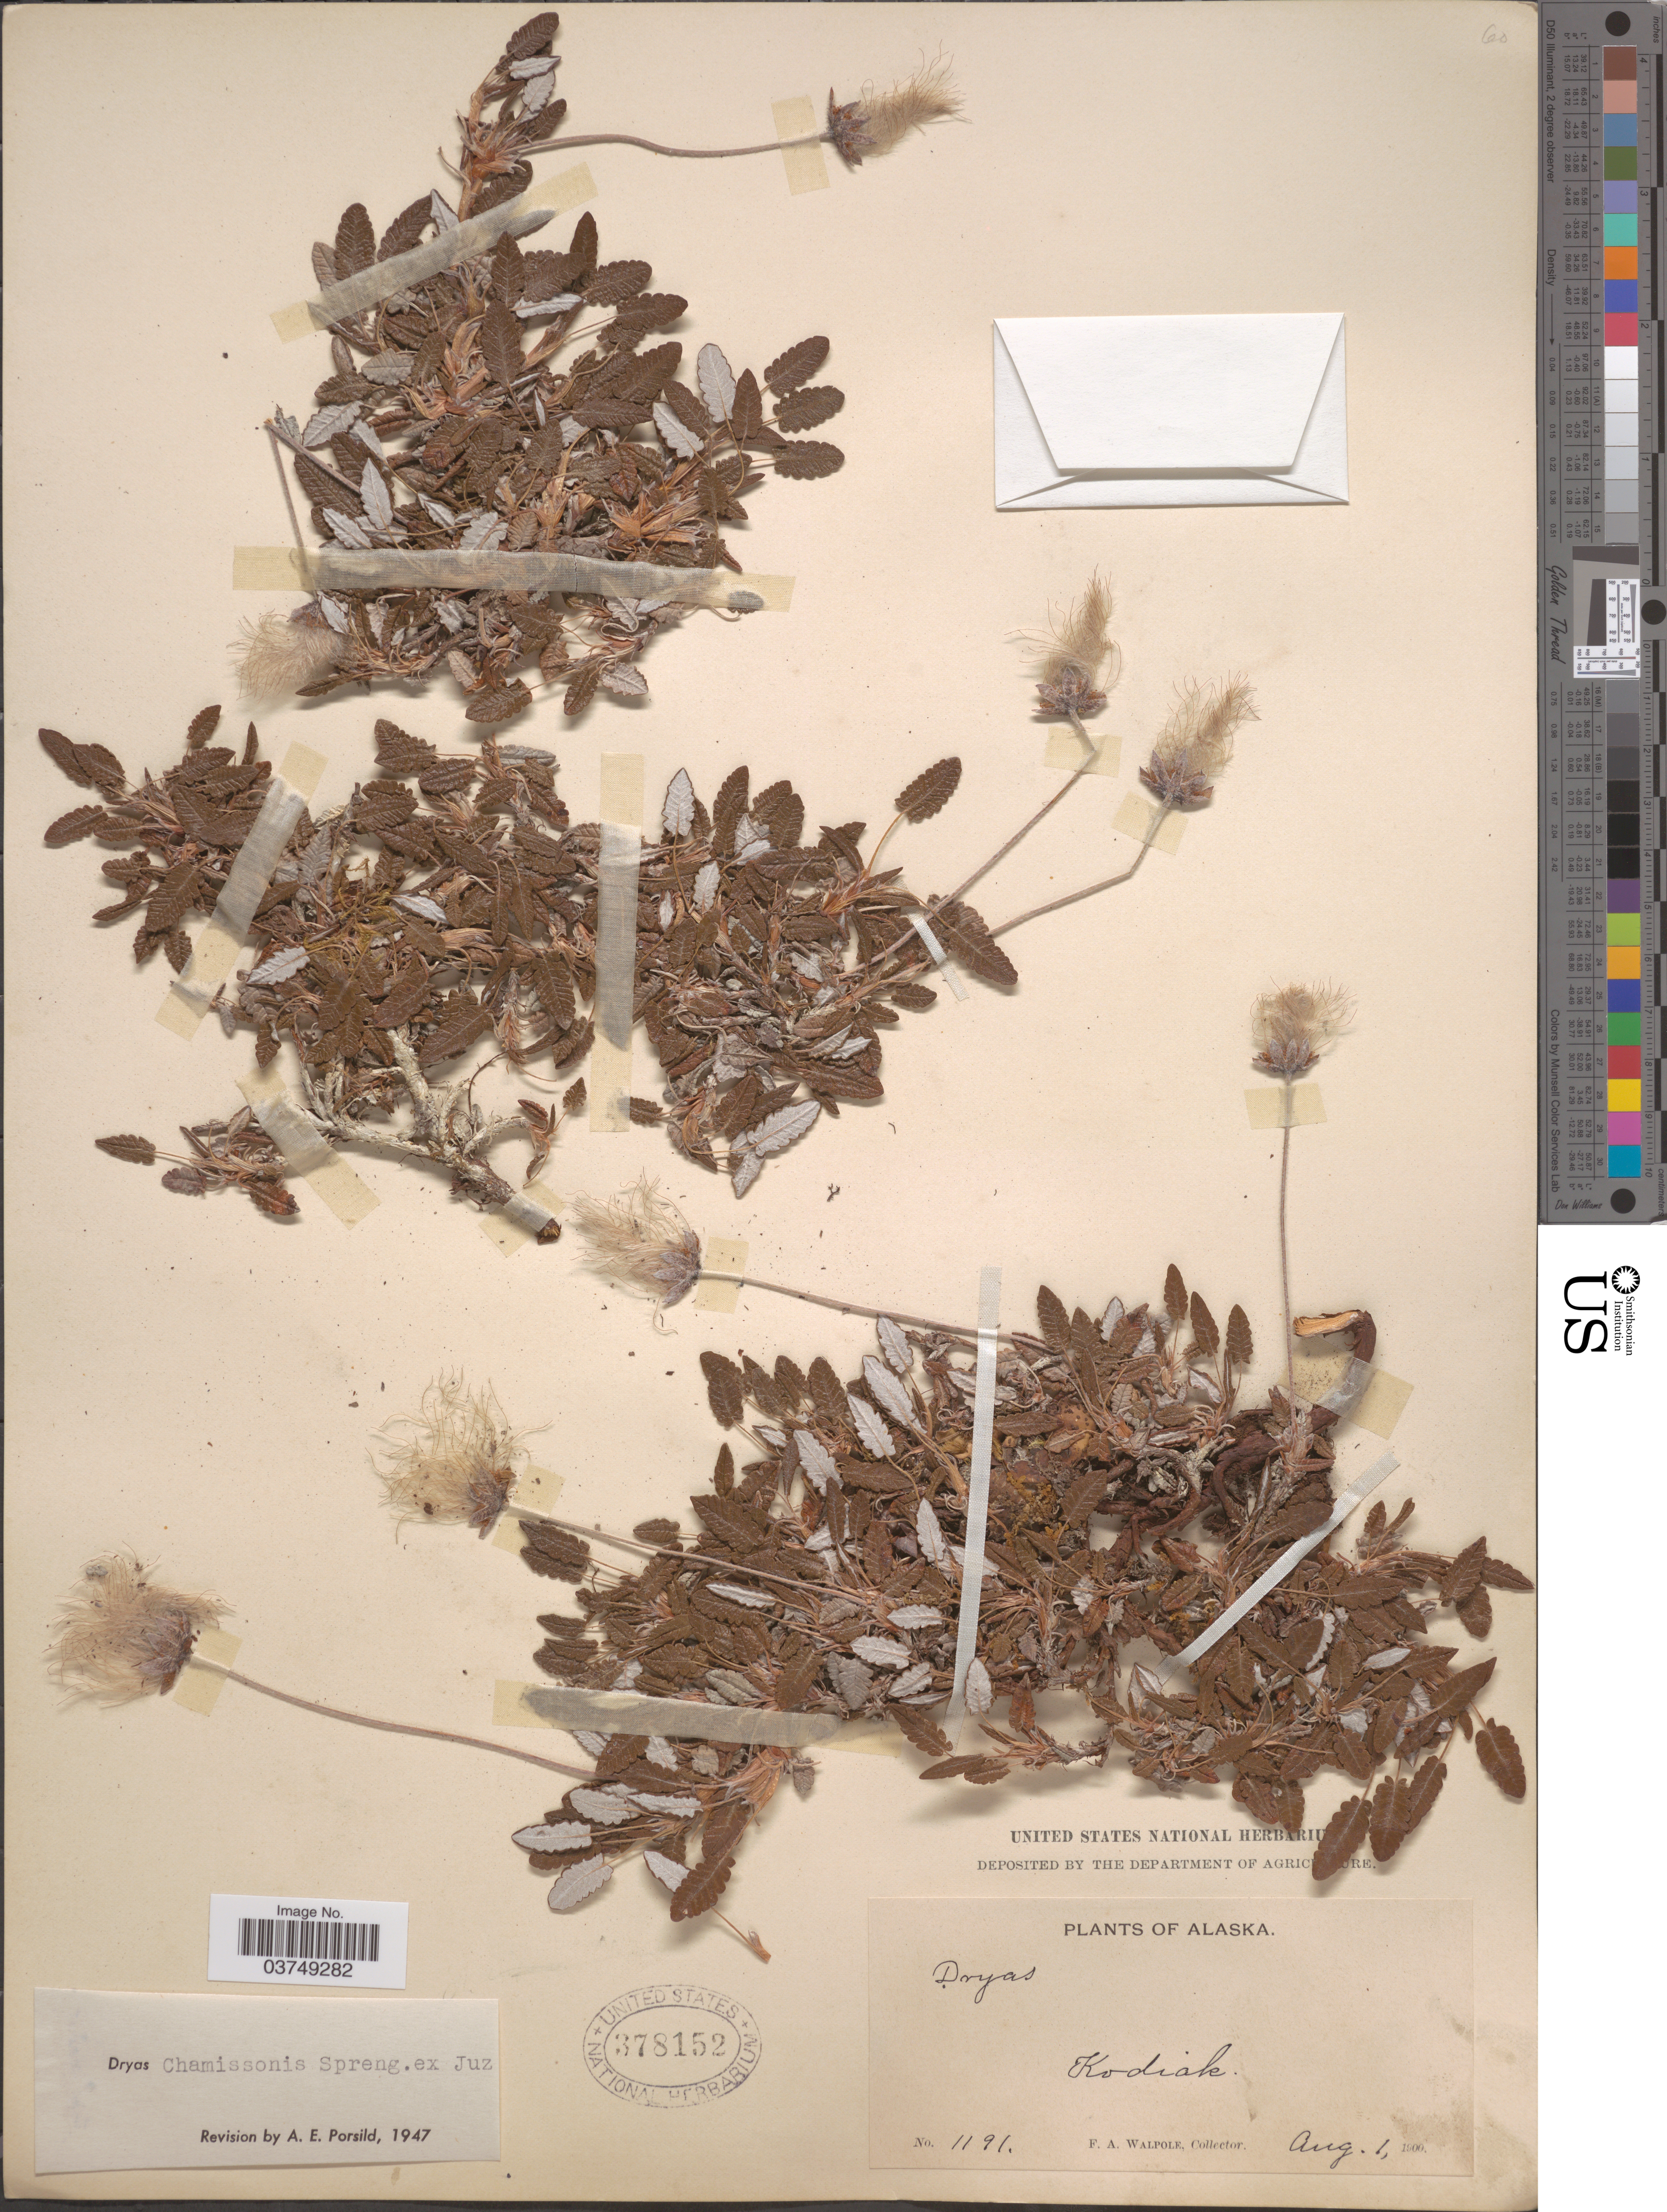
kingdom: Plantae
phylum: Tracheophyta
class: Magnoliopsida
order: Rosales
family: Rosaceae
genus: Dryas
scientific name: Dryas chamissonis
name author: Spreng. ex Juz.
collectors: F. Walpole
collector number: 1191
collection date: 1900-08-01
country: United States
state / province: Alaska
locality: Kodiak.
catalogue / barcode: US 378152